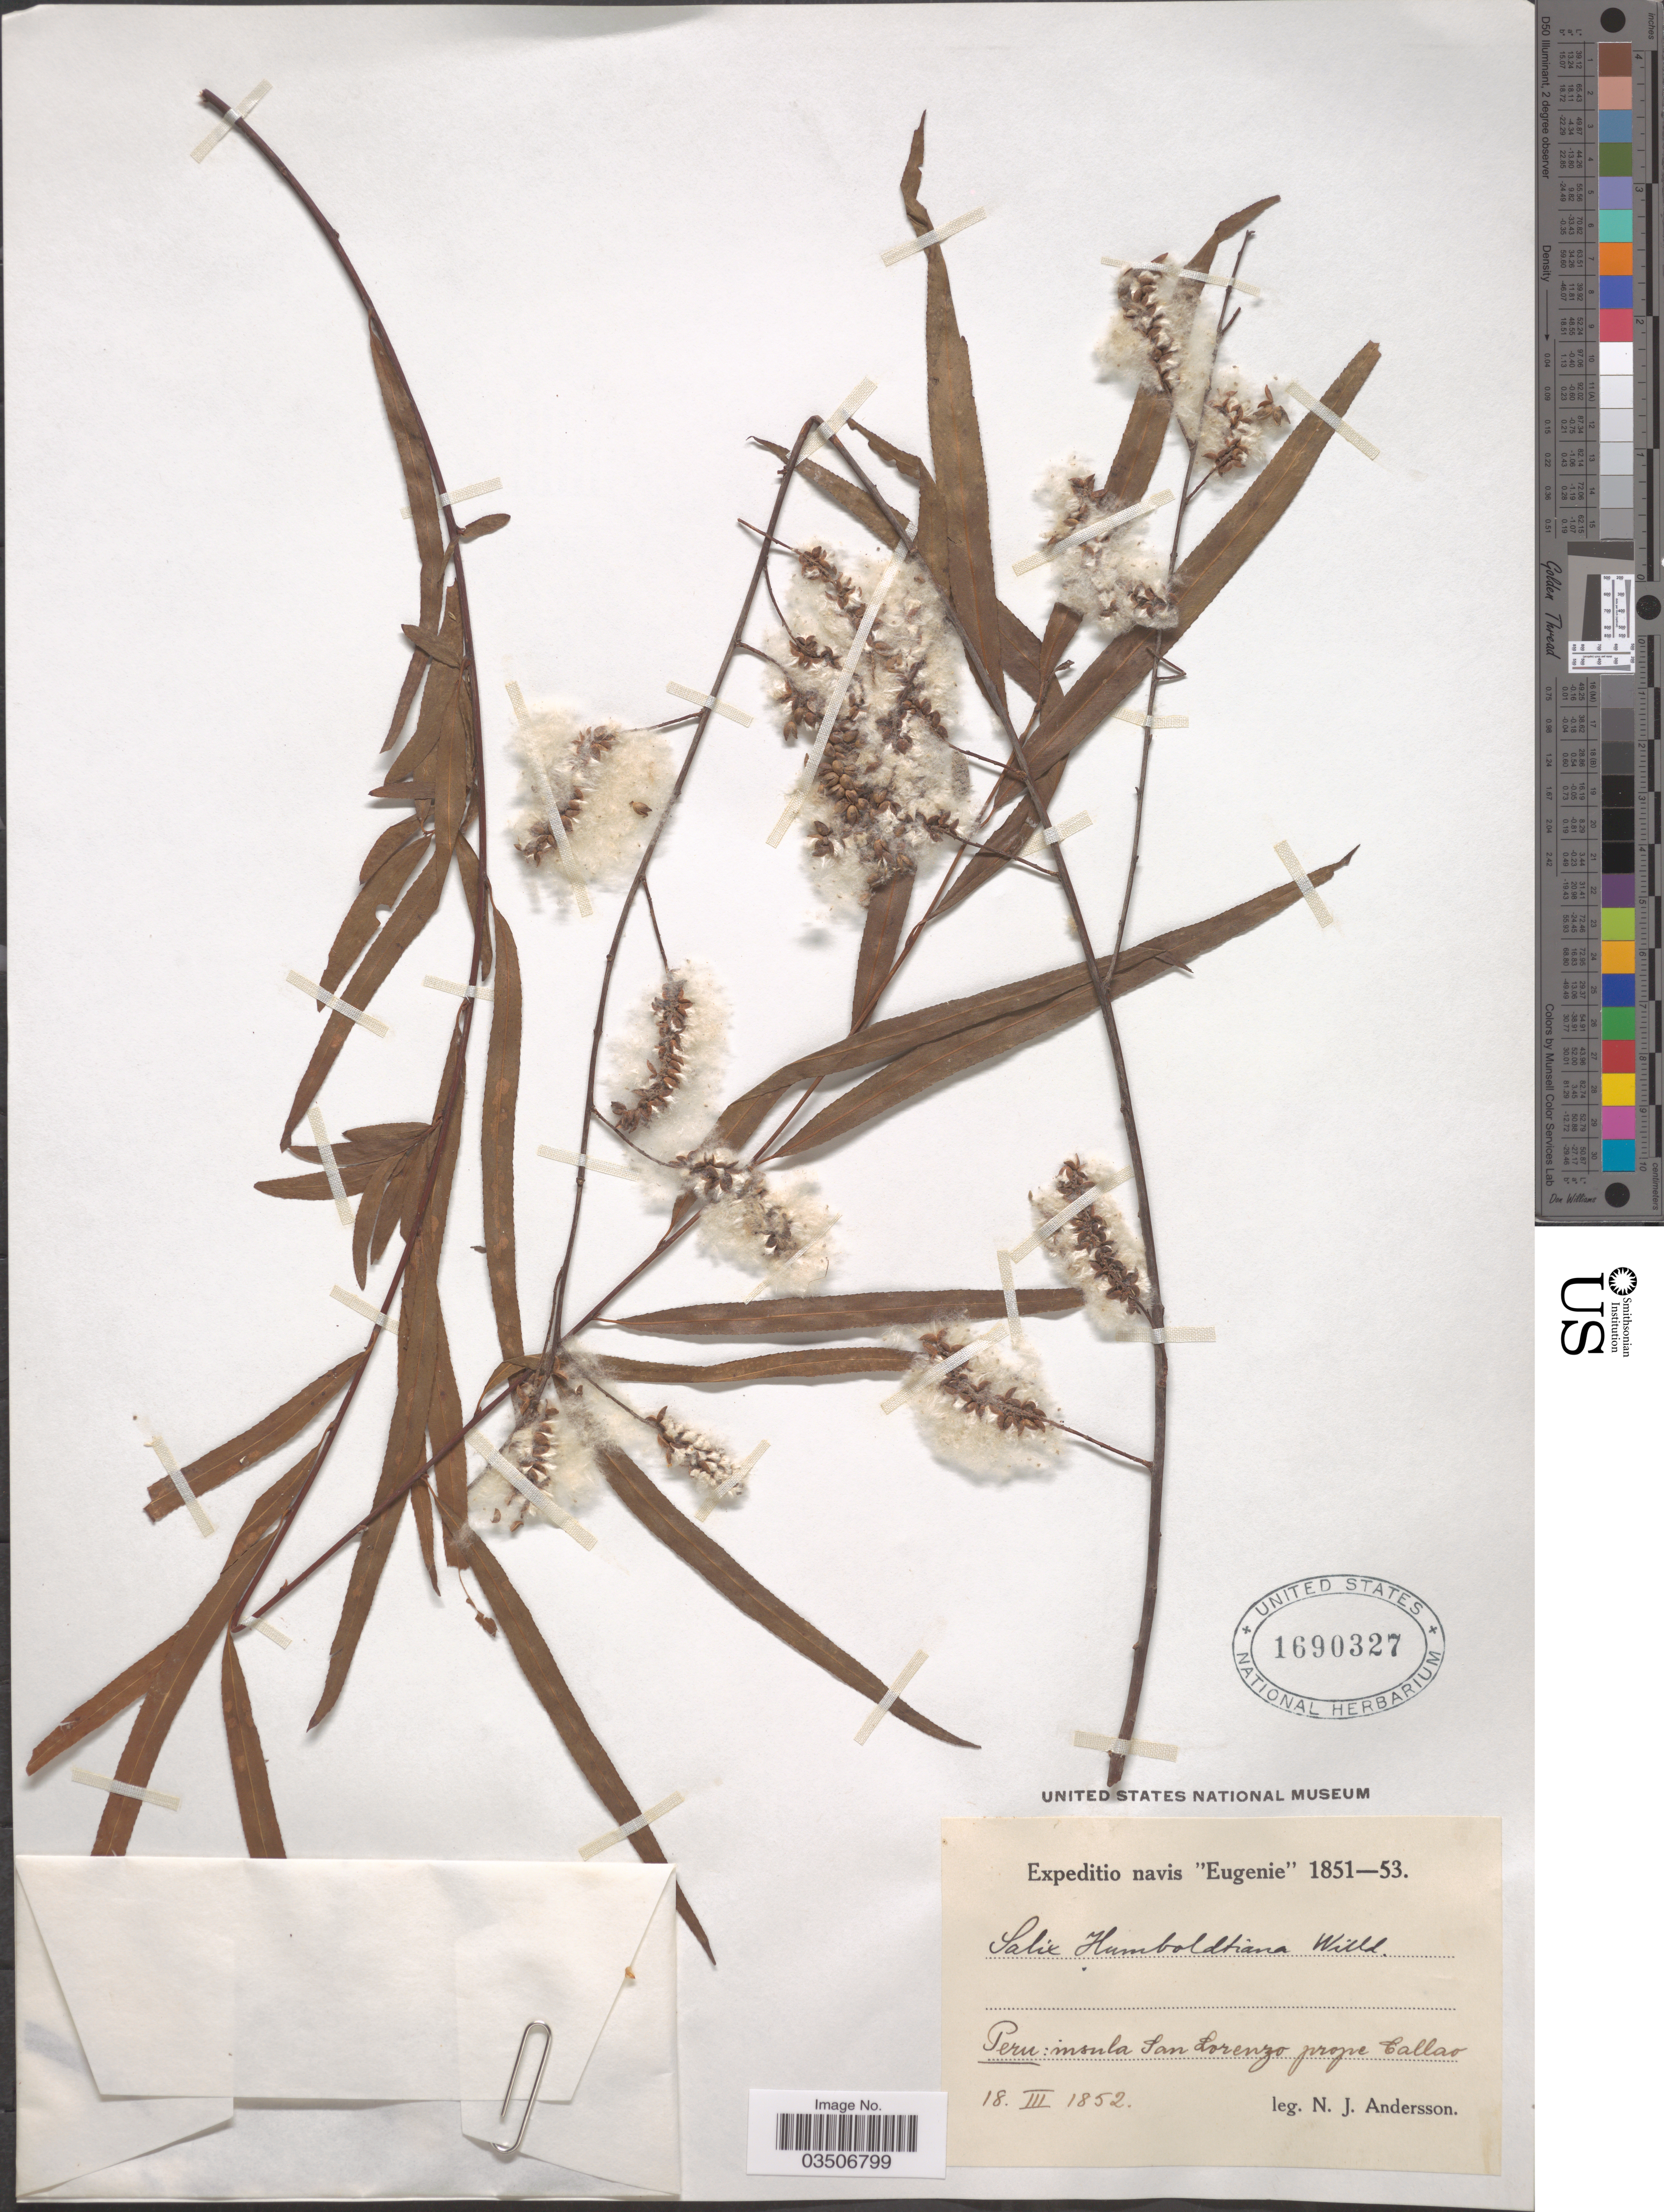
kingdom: Plantae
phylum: Tracheophyta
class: Magnoliopsida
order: Malpighiales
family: Salicaceae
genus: Salix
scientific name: Salix humboldtiana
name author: Willd.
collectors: N. J. Andersson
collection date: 1852-03-18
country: Peru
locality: Insula San Lorenzo prope Callar.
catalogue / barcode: US 1690327